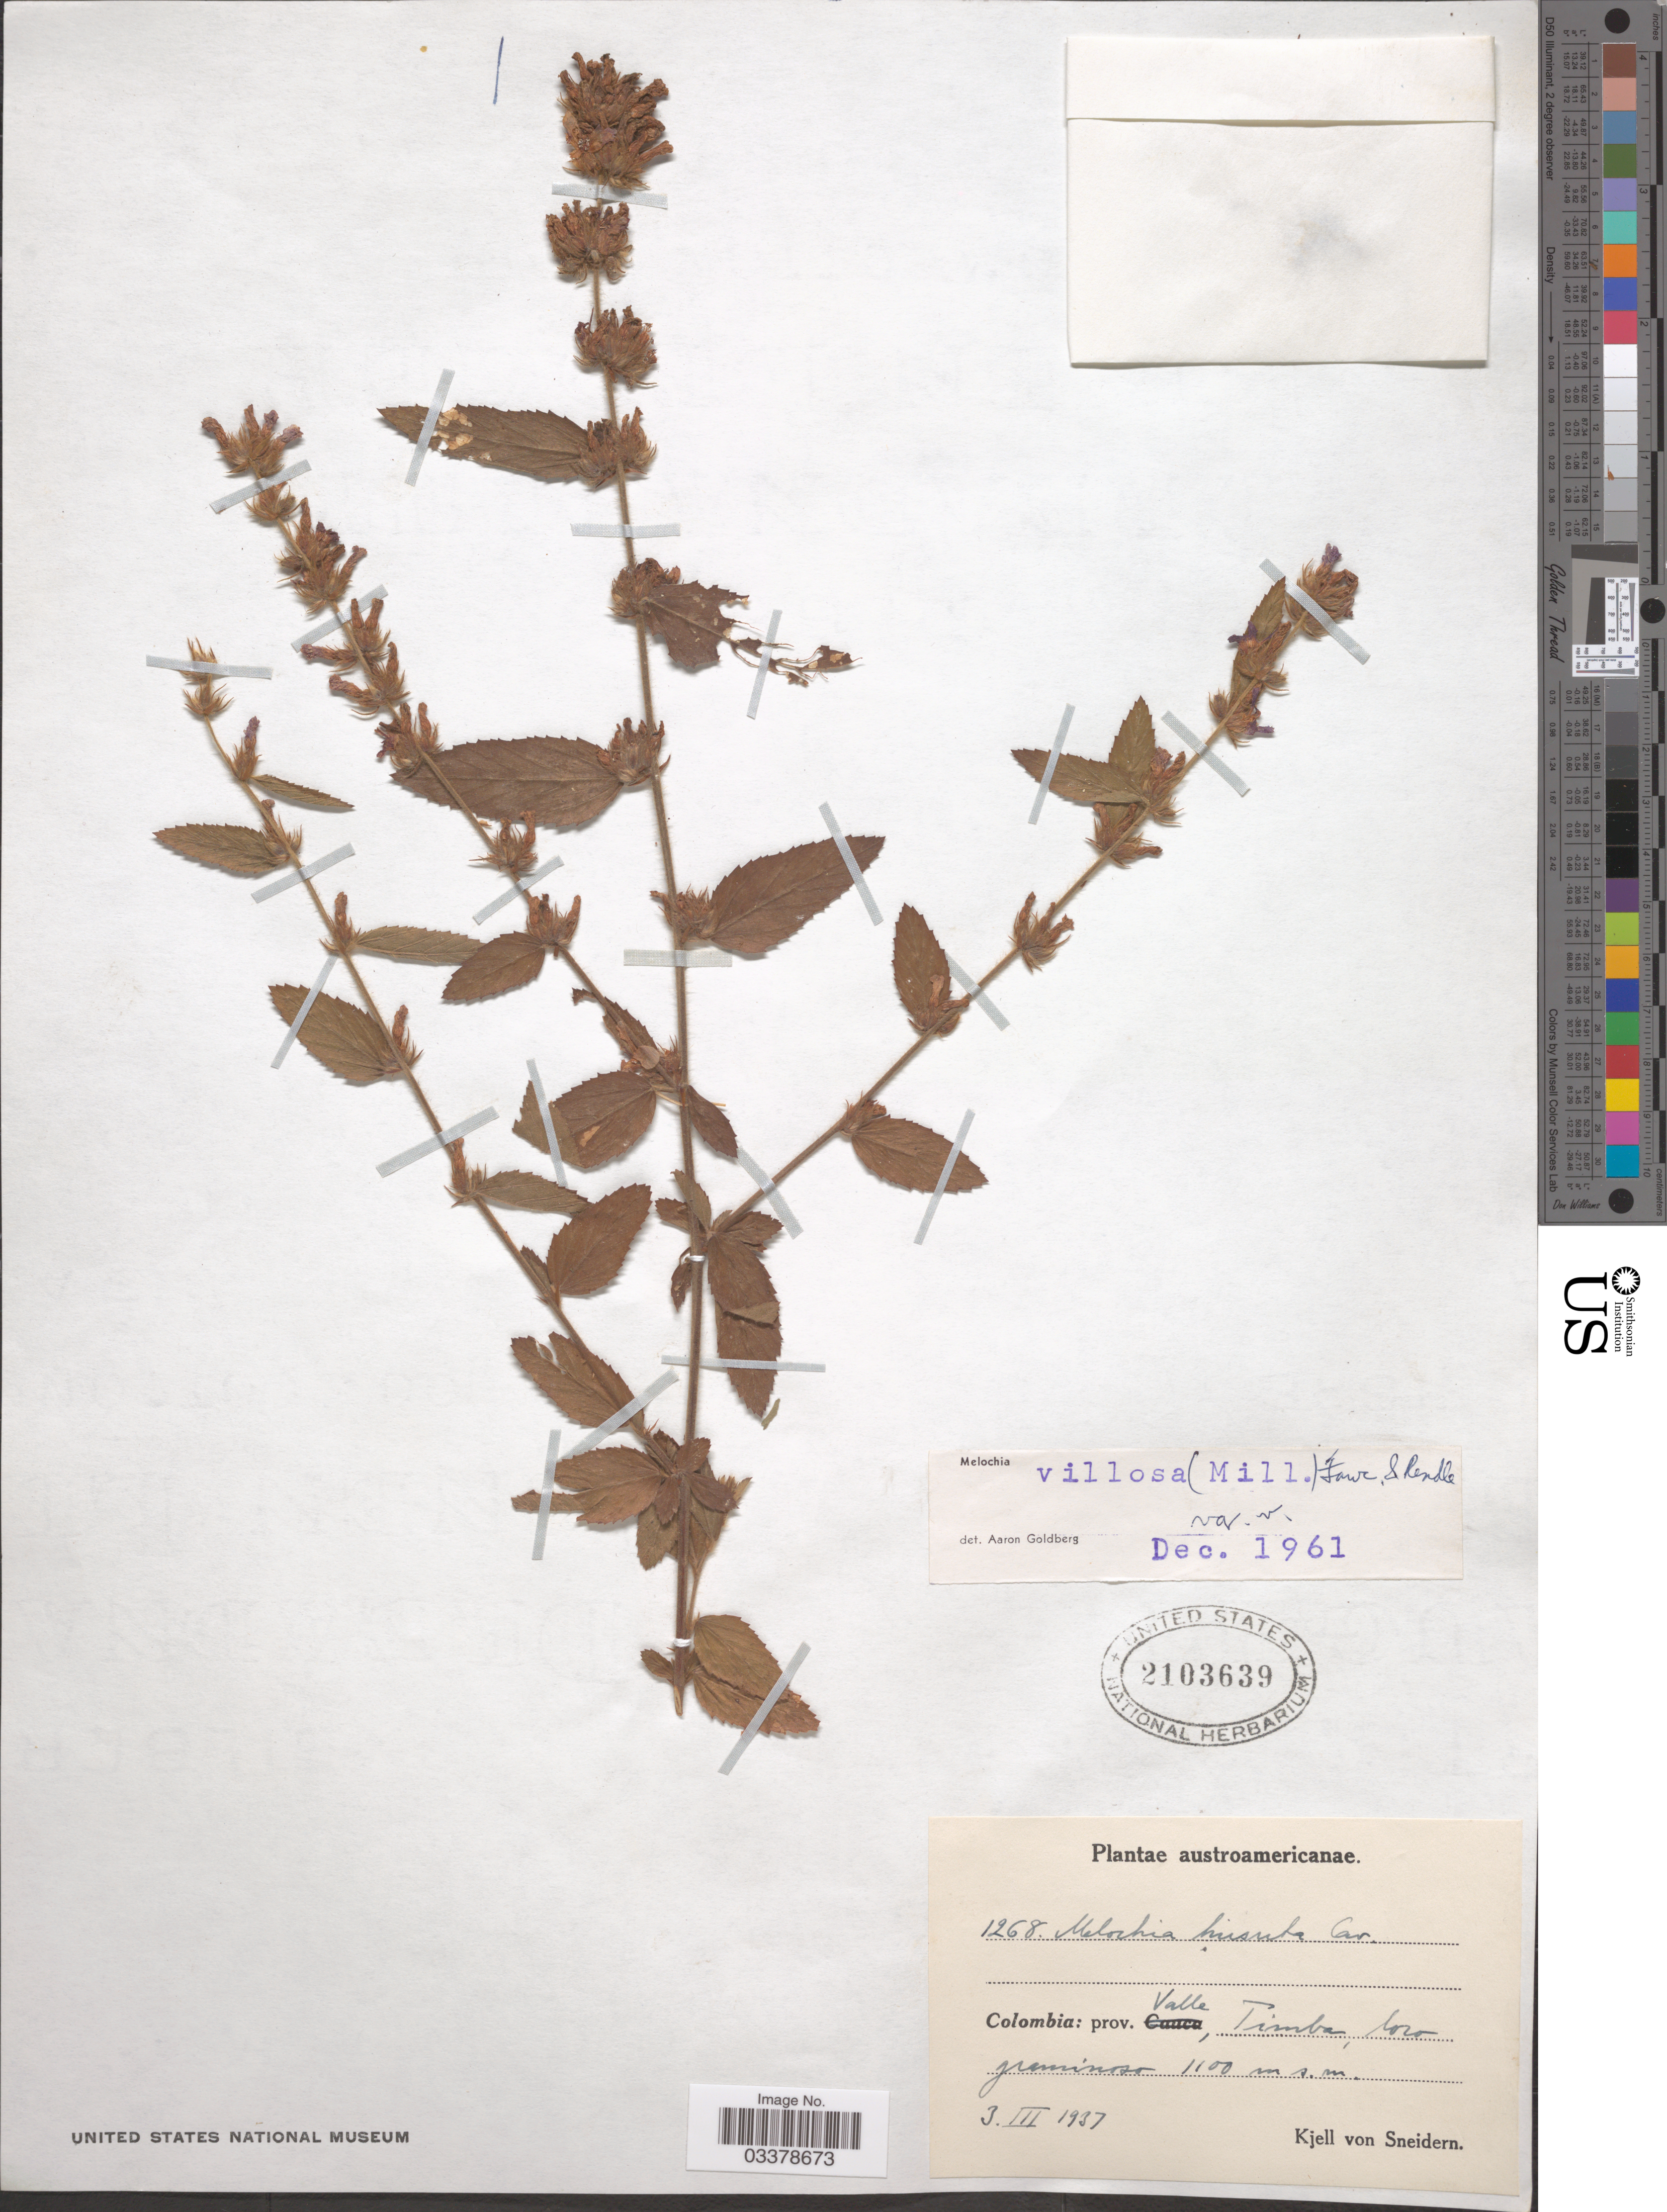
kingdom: Plantae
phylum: Tracheophyta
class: Magnoliopsida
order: Malvales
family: Malvaceae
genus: Melochia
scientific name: Melochia spicata var. spicata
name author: (L.) Fryxell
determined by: Dorr, L. J., (BOT), Smithsonian Institution - National Museum of Natural History (UNITED STATES)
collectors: K. von Sneidern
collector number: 1268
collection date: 1937-03-03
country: Colombia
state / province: Valle del Cauca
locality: Prov. Valle, Timba, loco graminoso.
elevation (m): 1100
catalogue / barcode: US 2103639